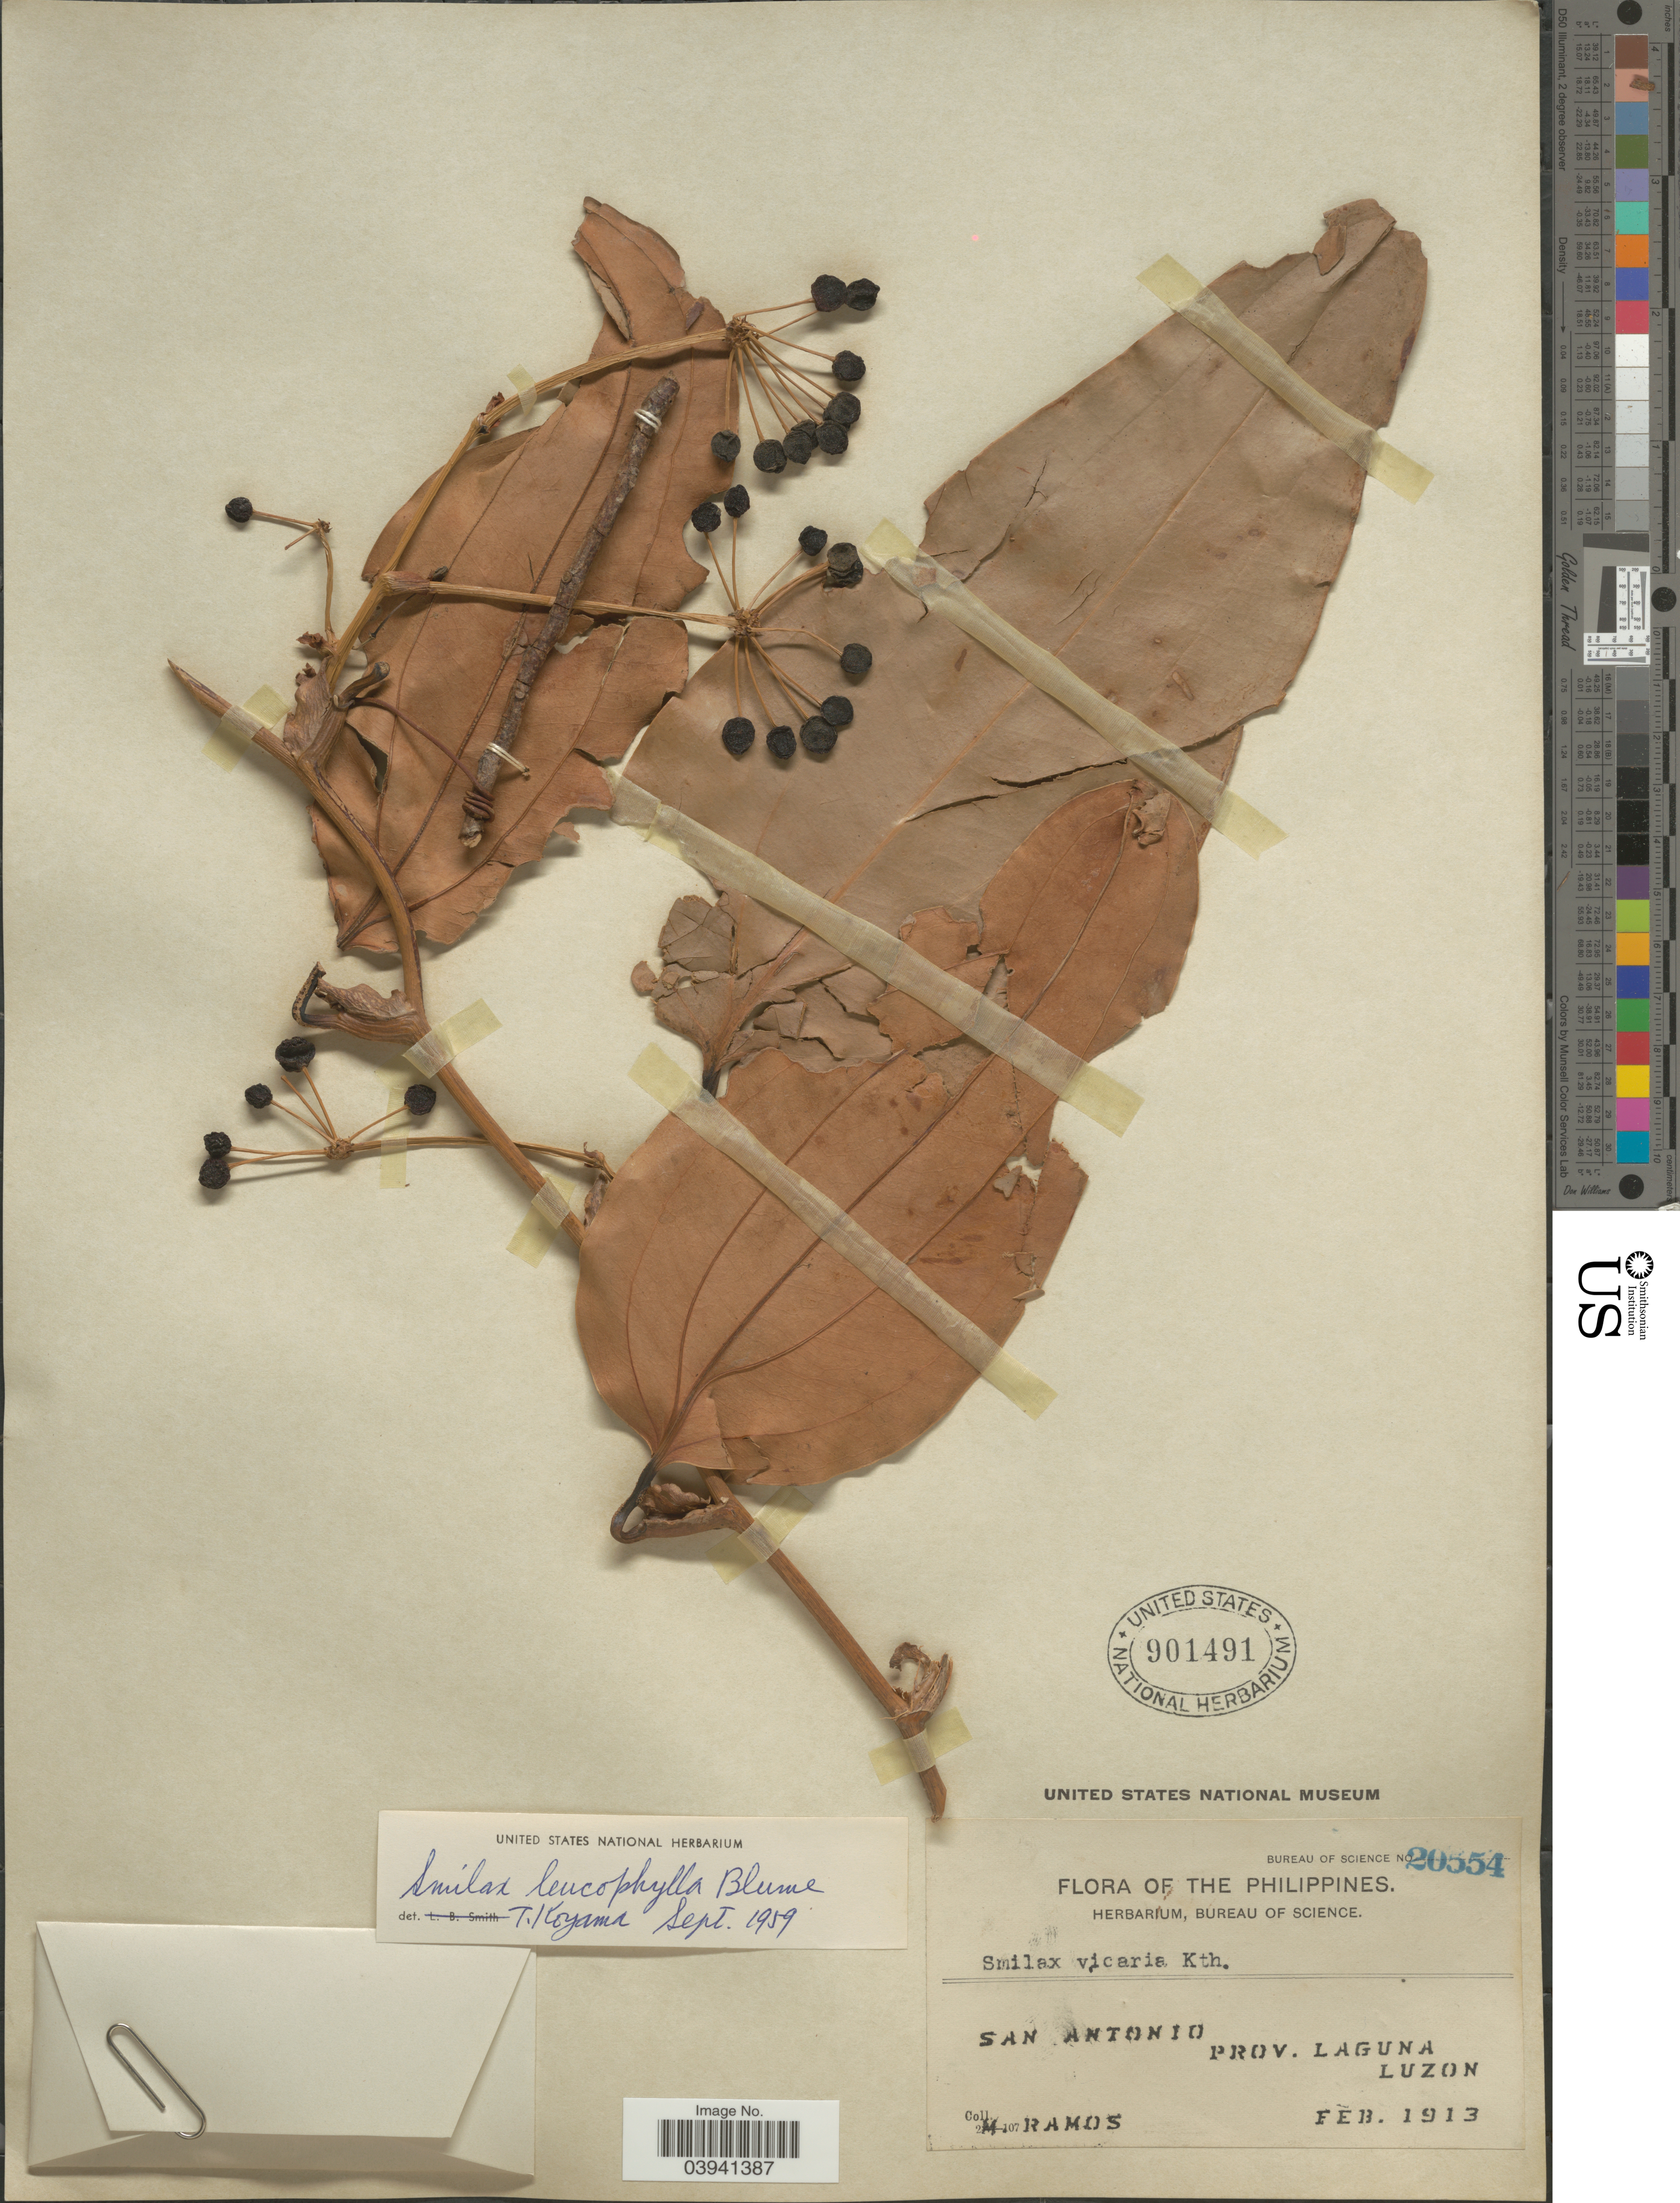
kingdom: Plantae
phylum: Tracheophyta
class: Liliopsida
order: Liliales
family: Smilacaceae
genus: Smilax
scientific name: Smilax leucophylla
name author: Blume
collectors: M. Ramos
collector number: Bureau of Science 20554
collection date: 1913-02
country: Philippines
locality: San Antonio, Prov. Laguna, Luzon.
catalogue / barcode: US 901491